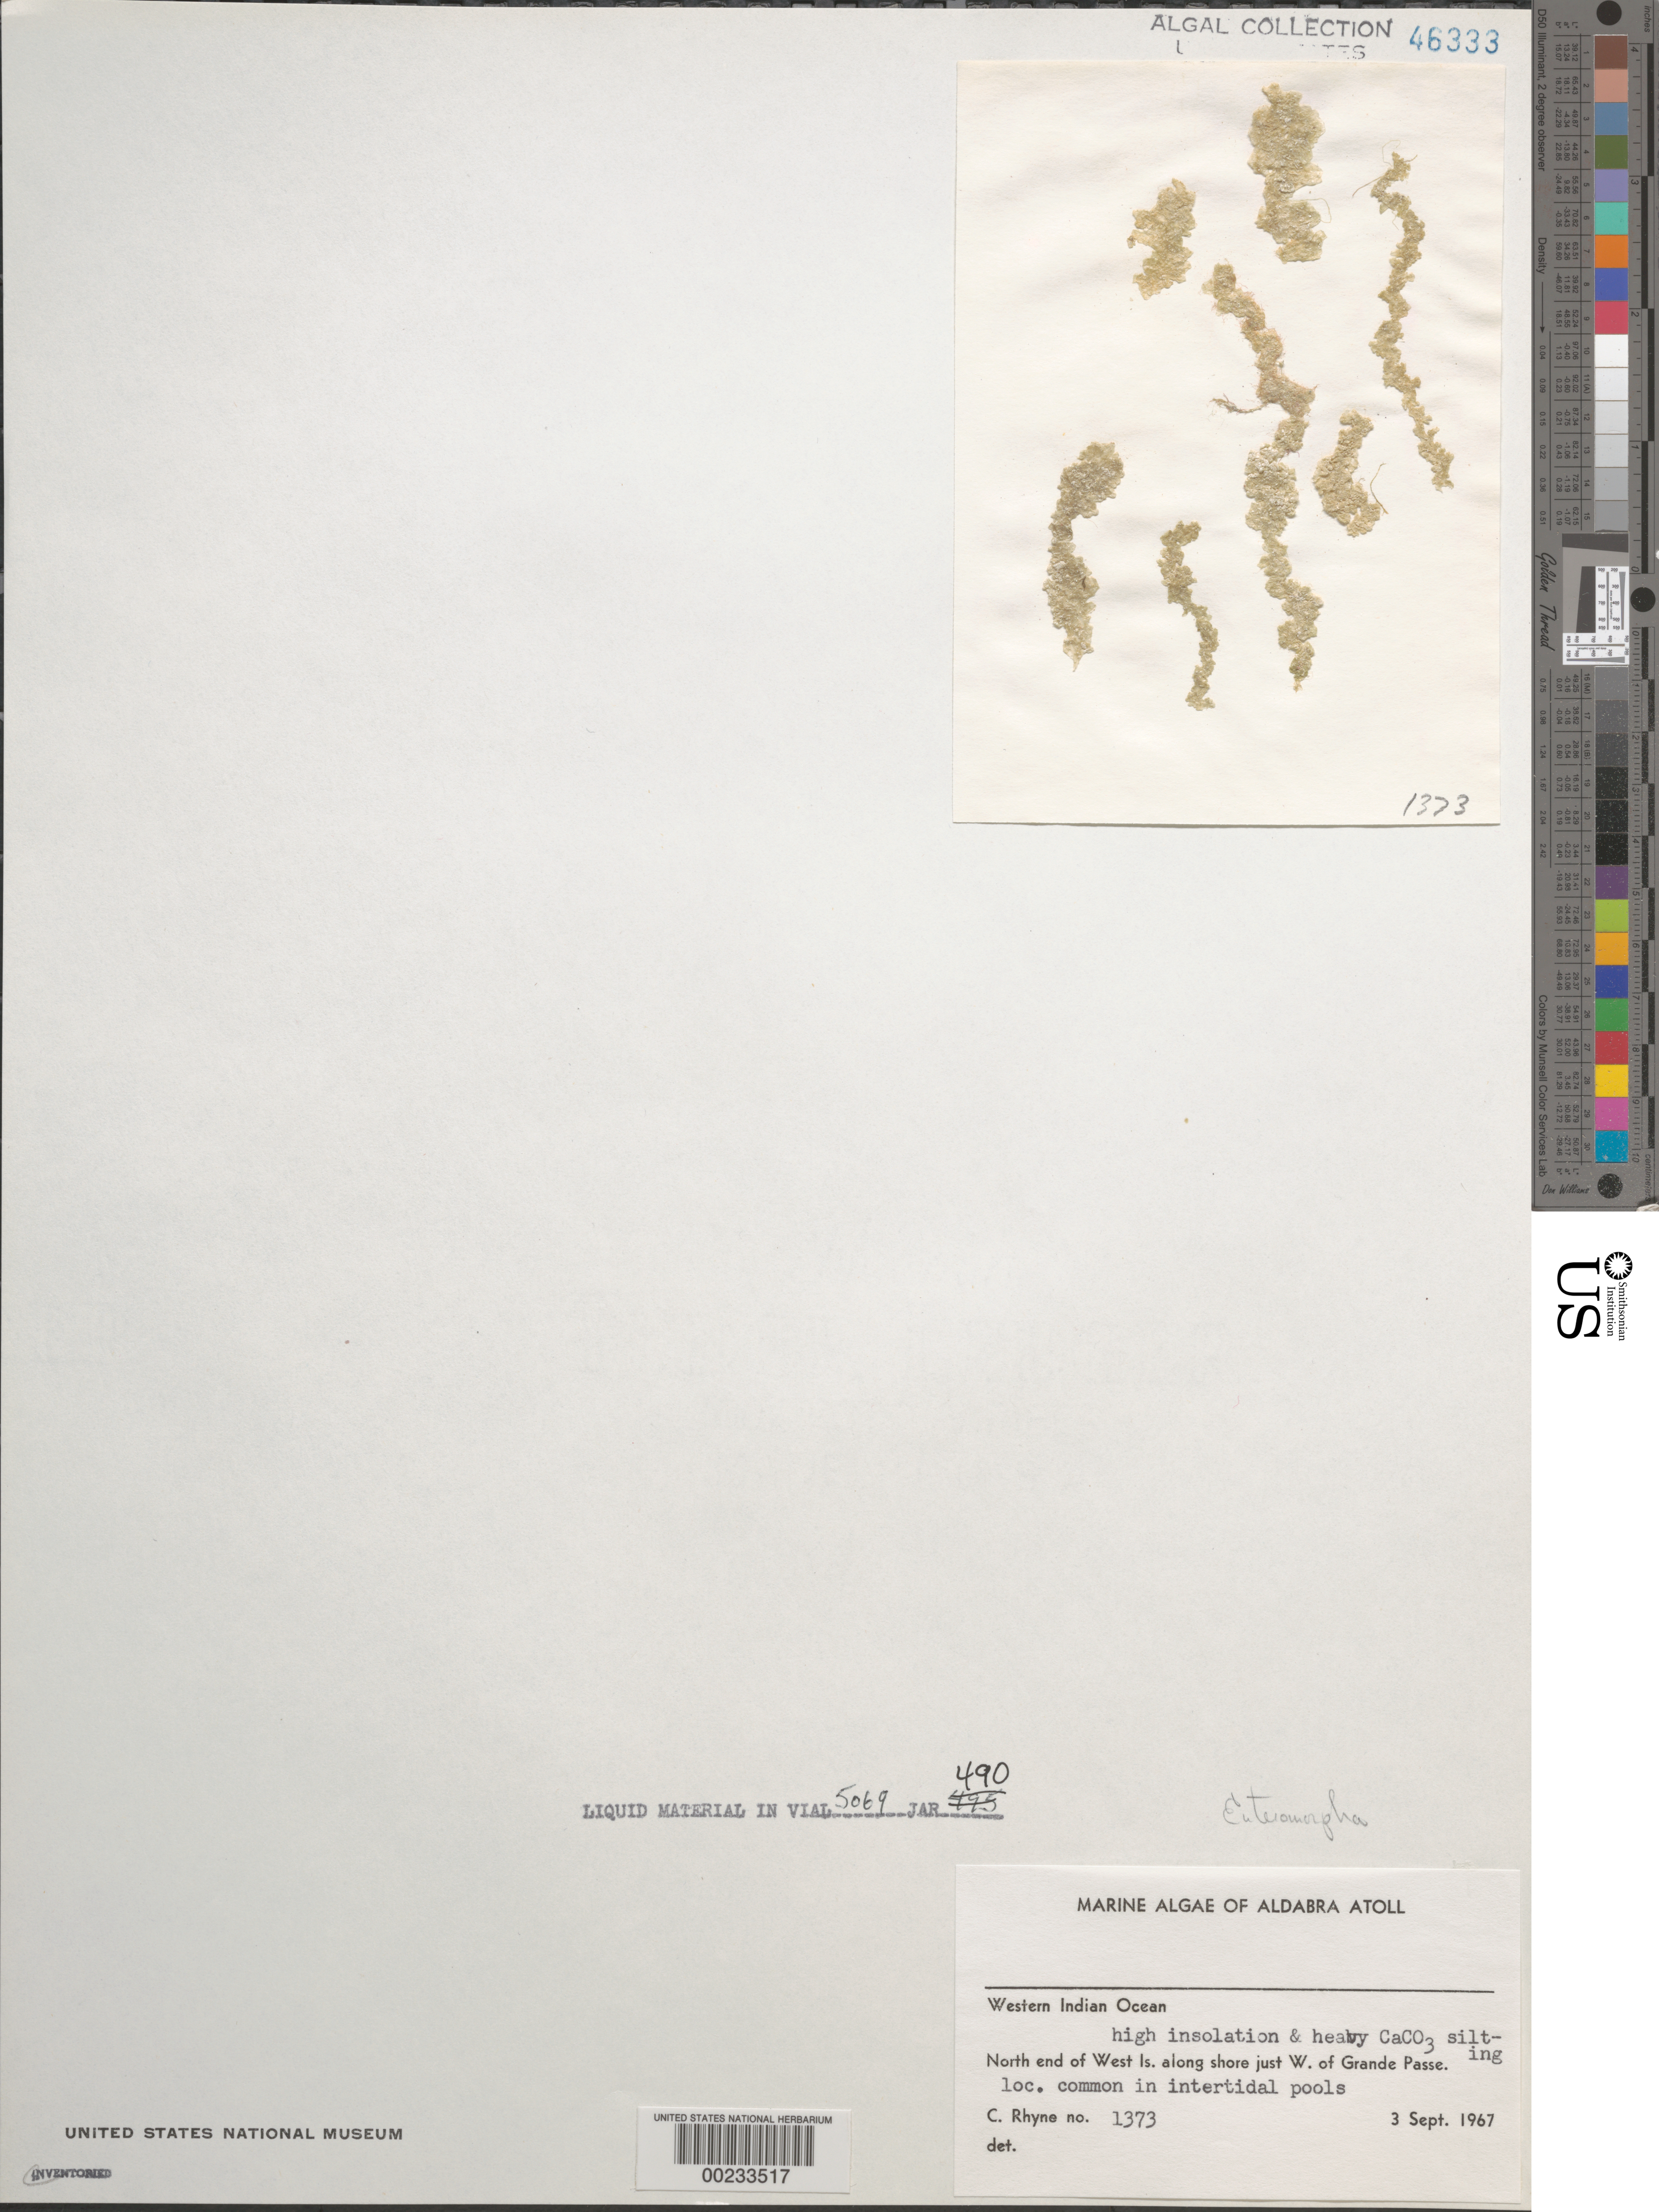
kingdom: Plantae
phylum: Chlorophyta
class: Ulvophyceae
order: Ulvales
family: Ulvaceae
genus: Ulva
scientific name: Ulva sp.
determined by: Algae name updating Project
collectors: C. Rhyne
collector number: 1373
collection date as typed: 03 Sep 1967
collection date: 1967-09-03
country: Seychelles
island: Aldabra Atoll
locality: West Islet, Just west of Grande Pass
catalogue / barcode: US 46333